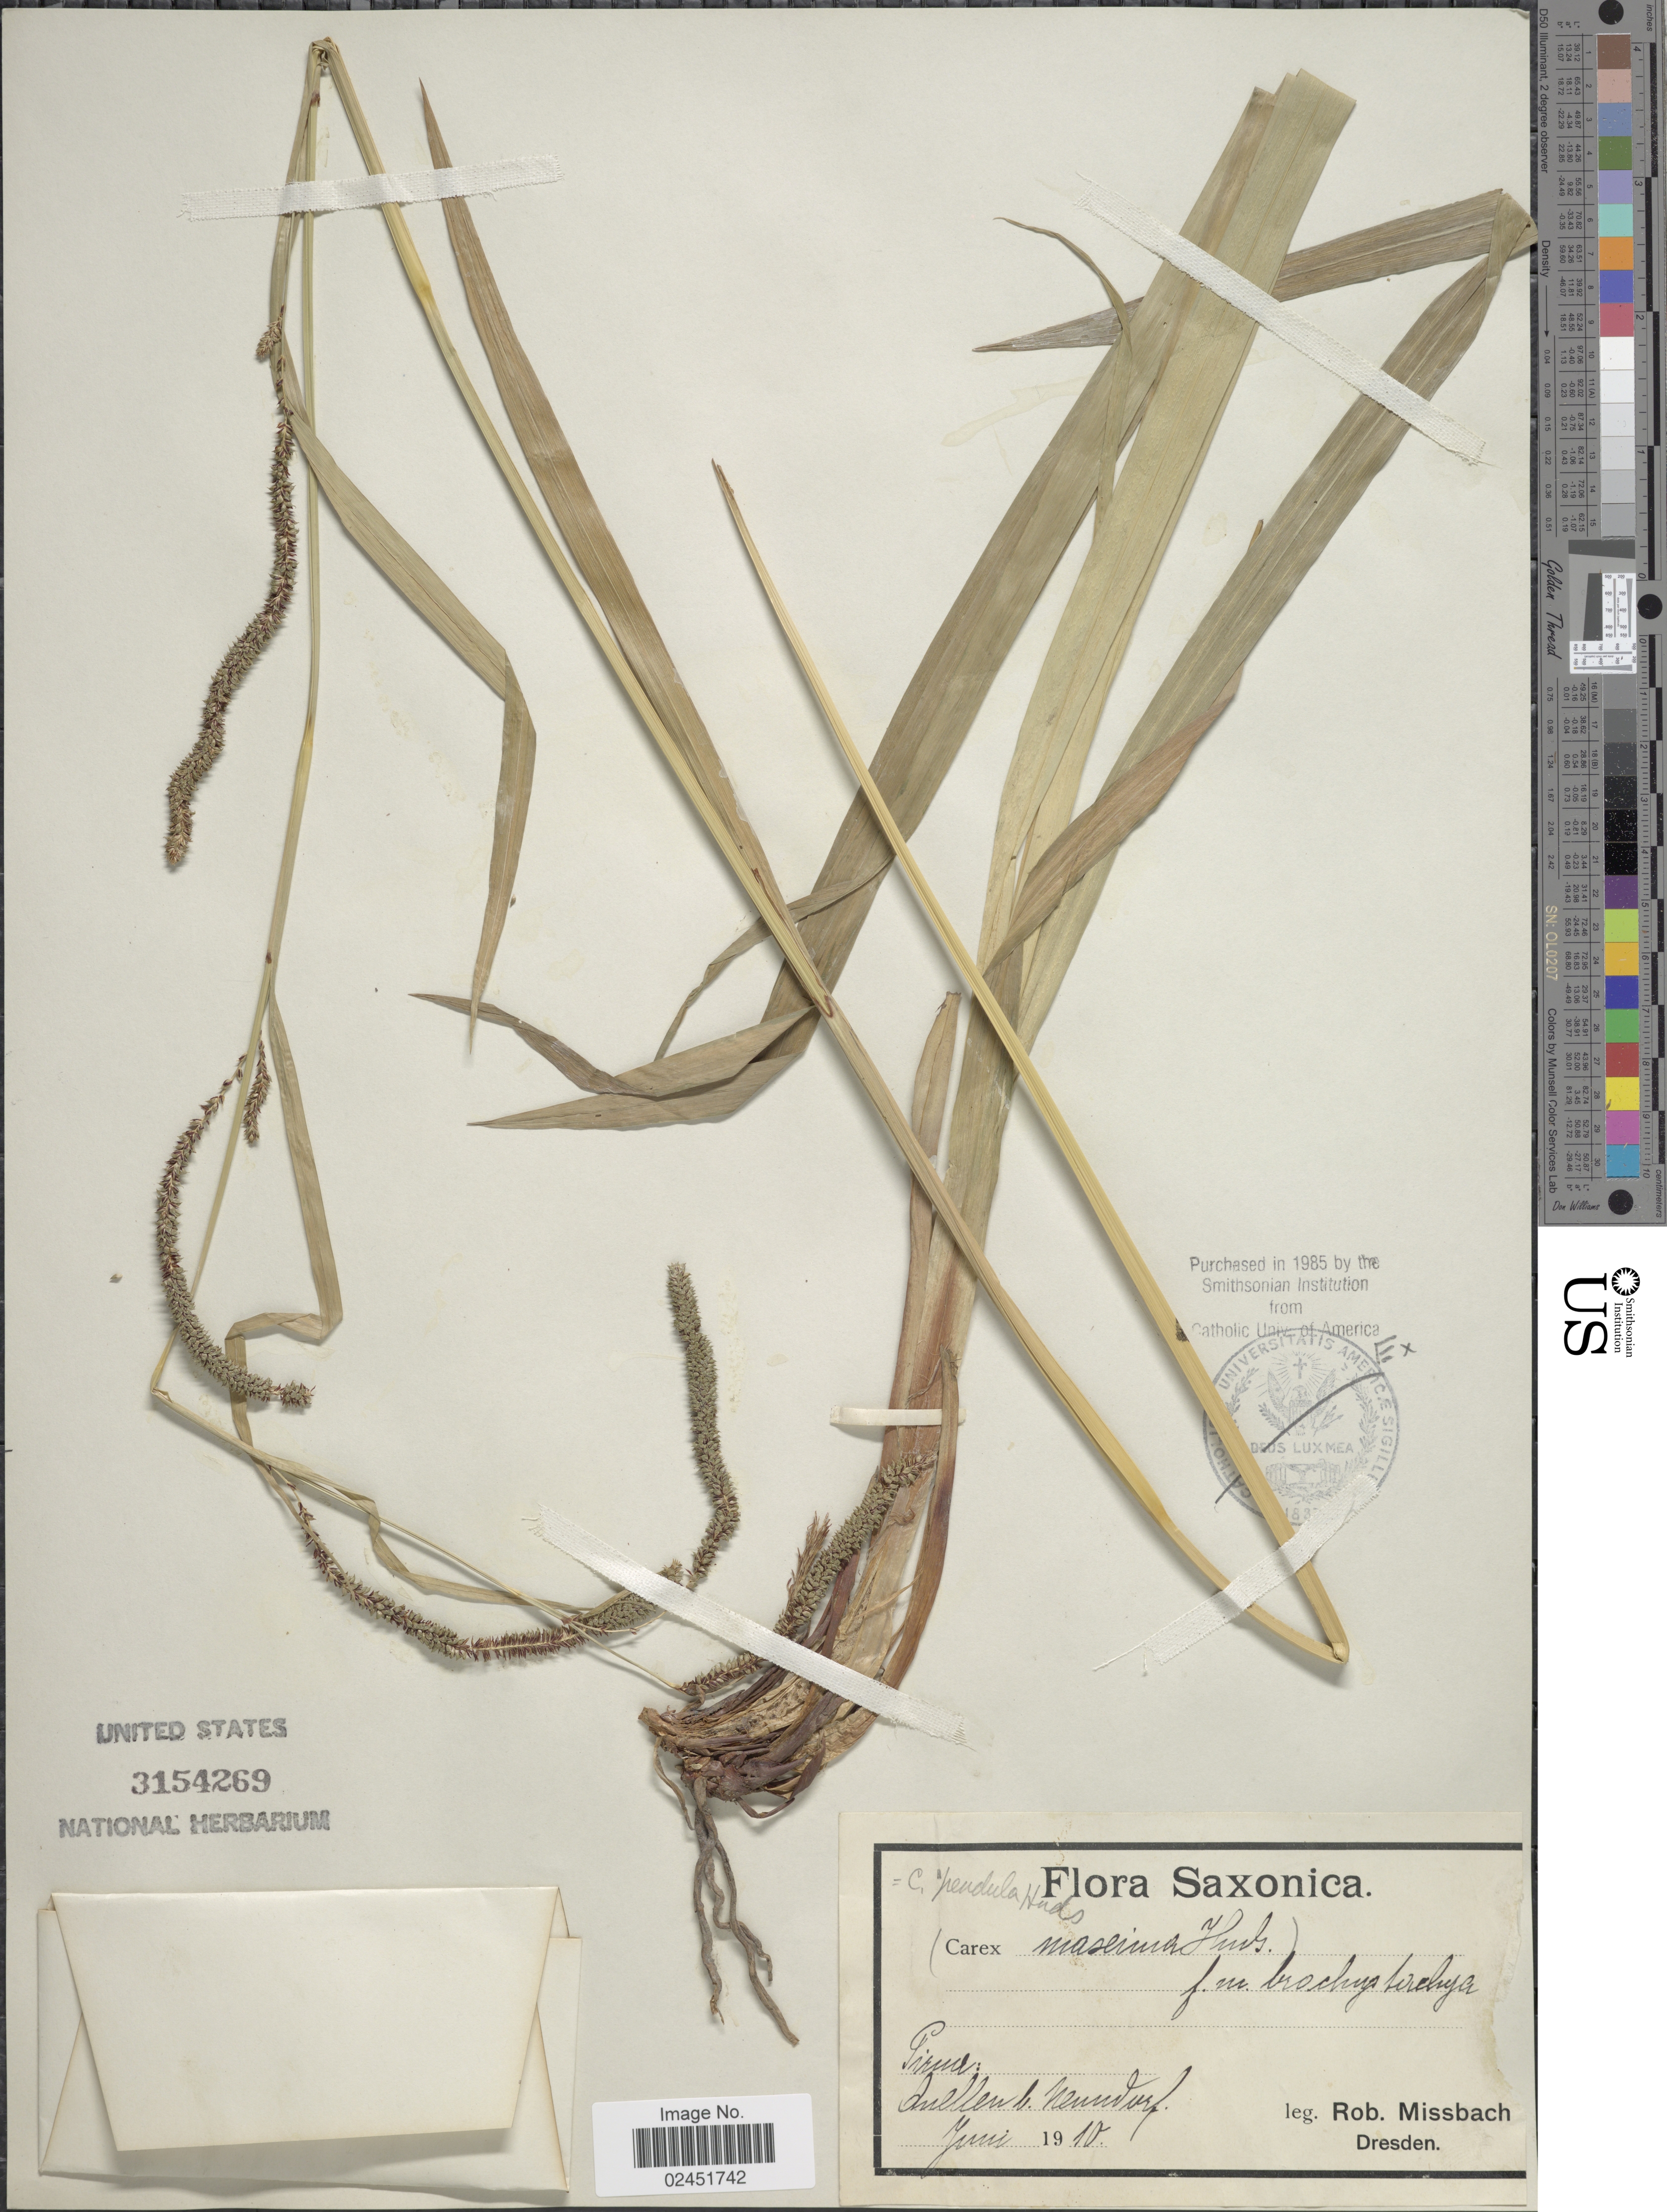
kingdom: Plantae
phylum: Tracheophyta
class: Liliopsida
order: Poales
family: Cyperaceae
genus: Carex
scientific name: Carex pendula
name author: Huds.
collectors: R. Missbach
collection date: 1910-06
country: Germany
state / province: Niedersachsen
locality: Saxonica. Pierce. Anellen b. Nenndorf [interpreted]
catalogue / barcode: US 3154269